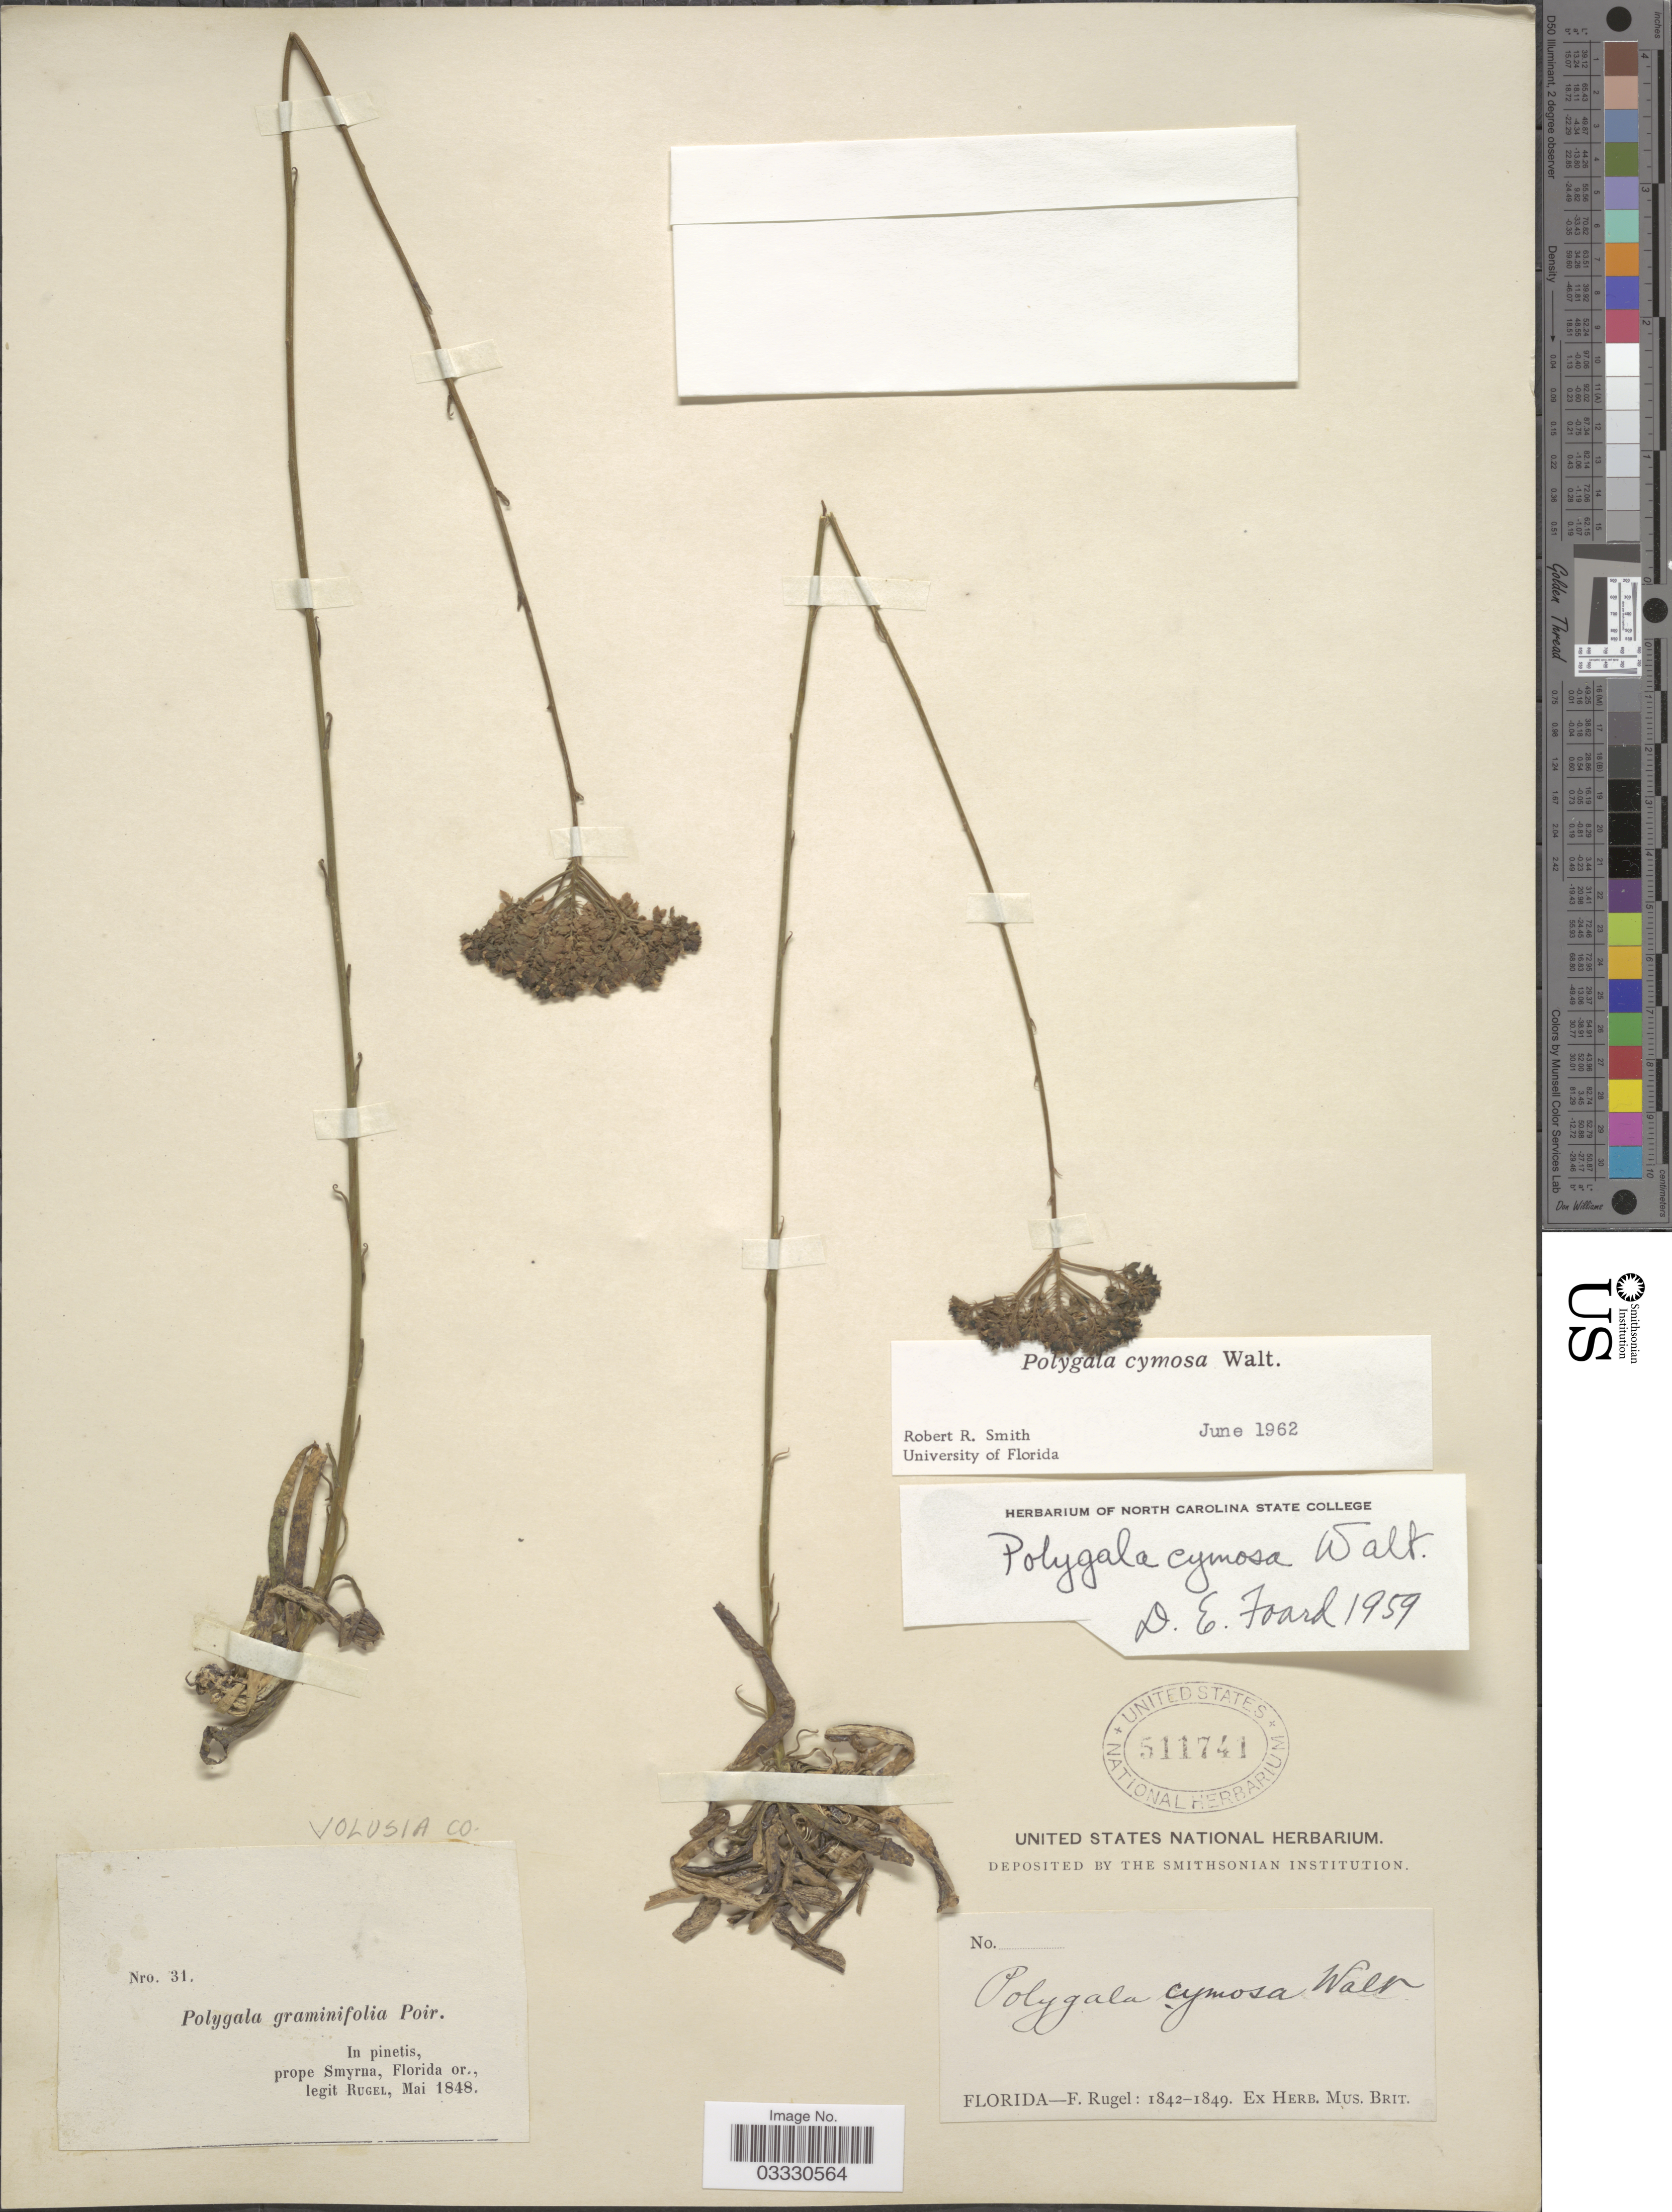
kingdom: Plantae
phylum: Tracheophyta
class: Magnoliopsida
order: Fabales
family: Polygalaceae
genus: Polygala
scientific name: Polygala cymosa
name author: Walter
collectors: F. Rugel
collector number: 31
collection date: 1848-05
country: United States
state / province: Florida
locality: Prope Smyrna, Florida or.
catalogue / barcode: US 511741